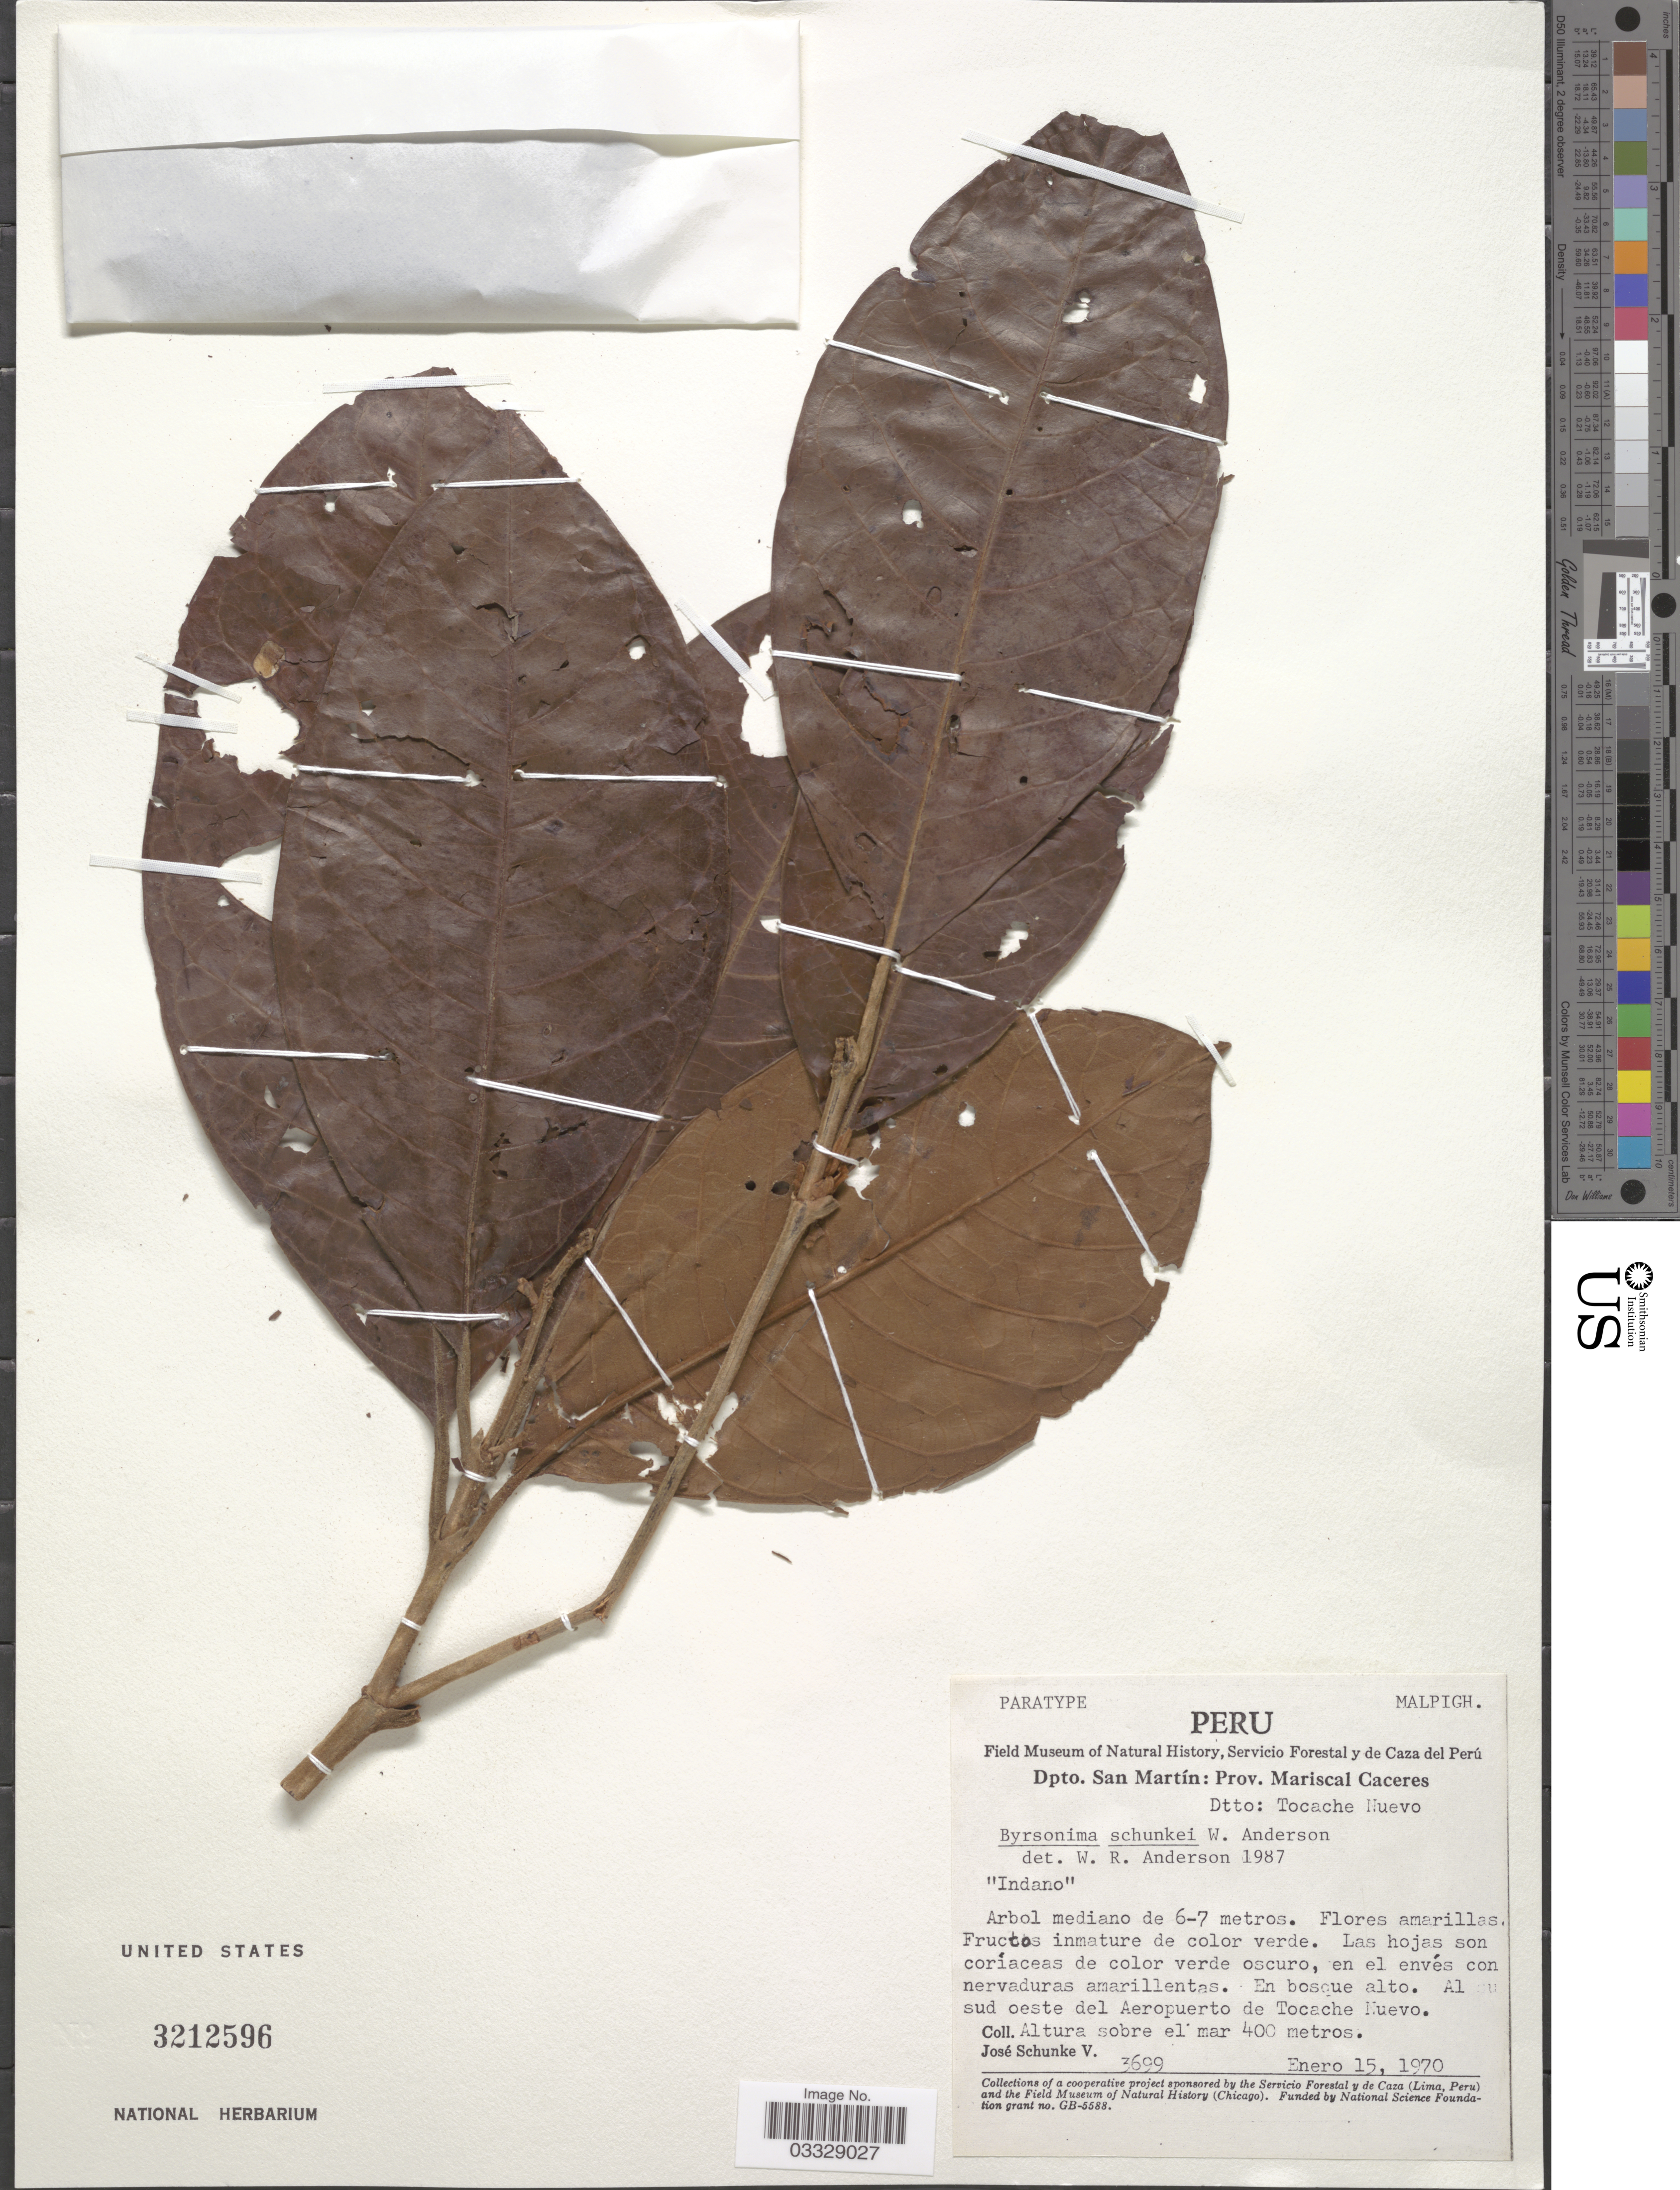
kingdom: Plantae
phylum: Tracheophyta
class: Magnoliopsida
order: Malpighiales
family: Malpighiaceae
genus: Byrsonima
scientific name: Byrsonima schunkei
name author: W.R. Anderson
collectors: J. Schunke Vigo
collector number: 3699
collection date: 1970-01-15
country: Peru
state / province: San Martín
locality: Dpto. San Martín: Prov. Mariscal Caceres. Dtto: Tocache Nuevo. Al sud oeste del Aeropuerto de Tocache Nuevo.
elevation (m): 400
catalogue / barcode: US 3212596